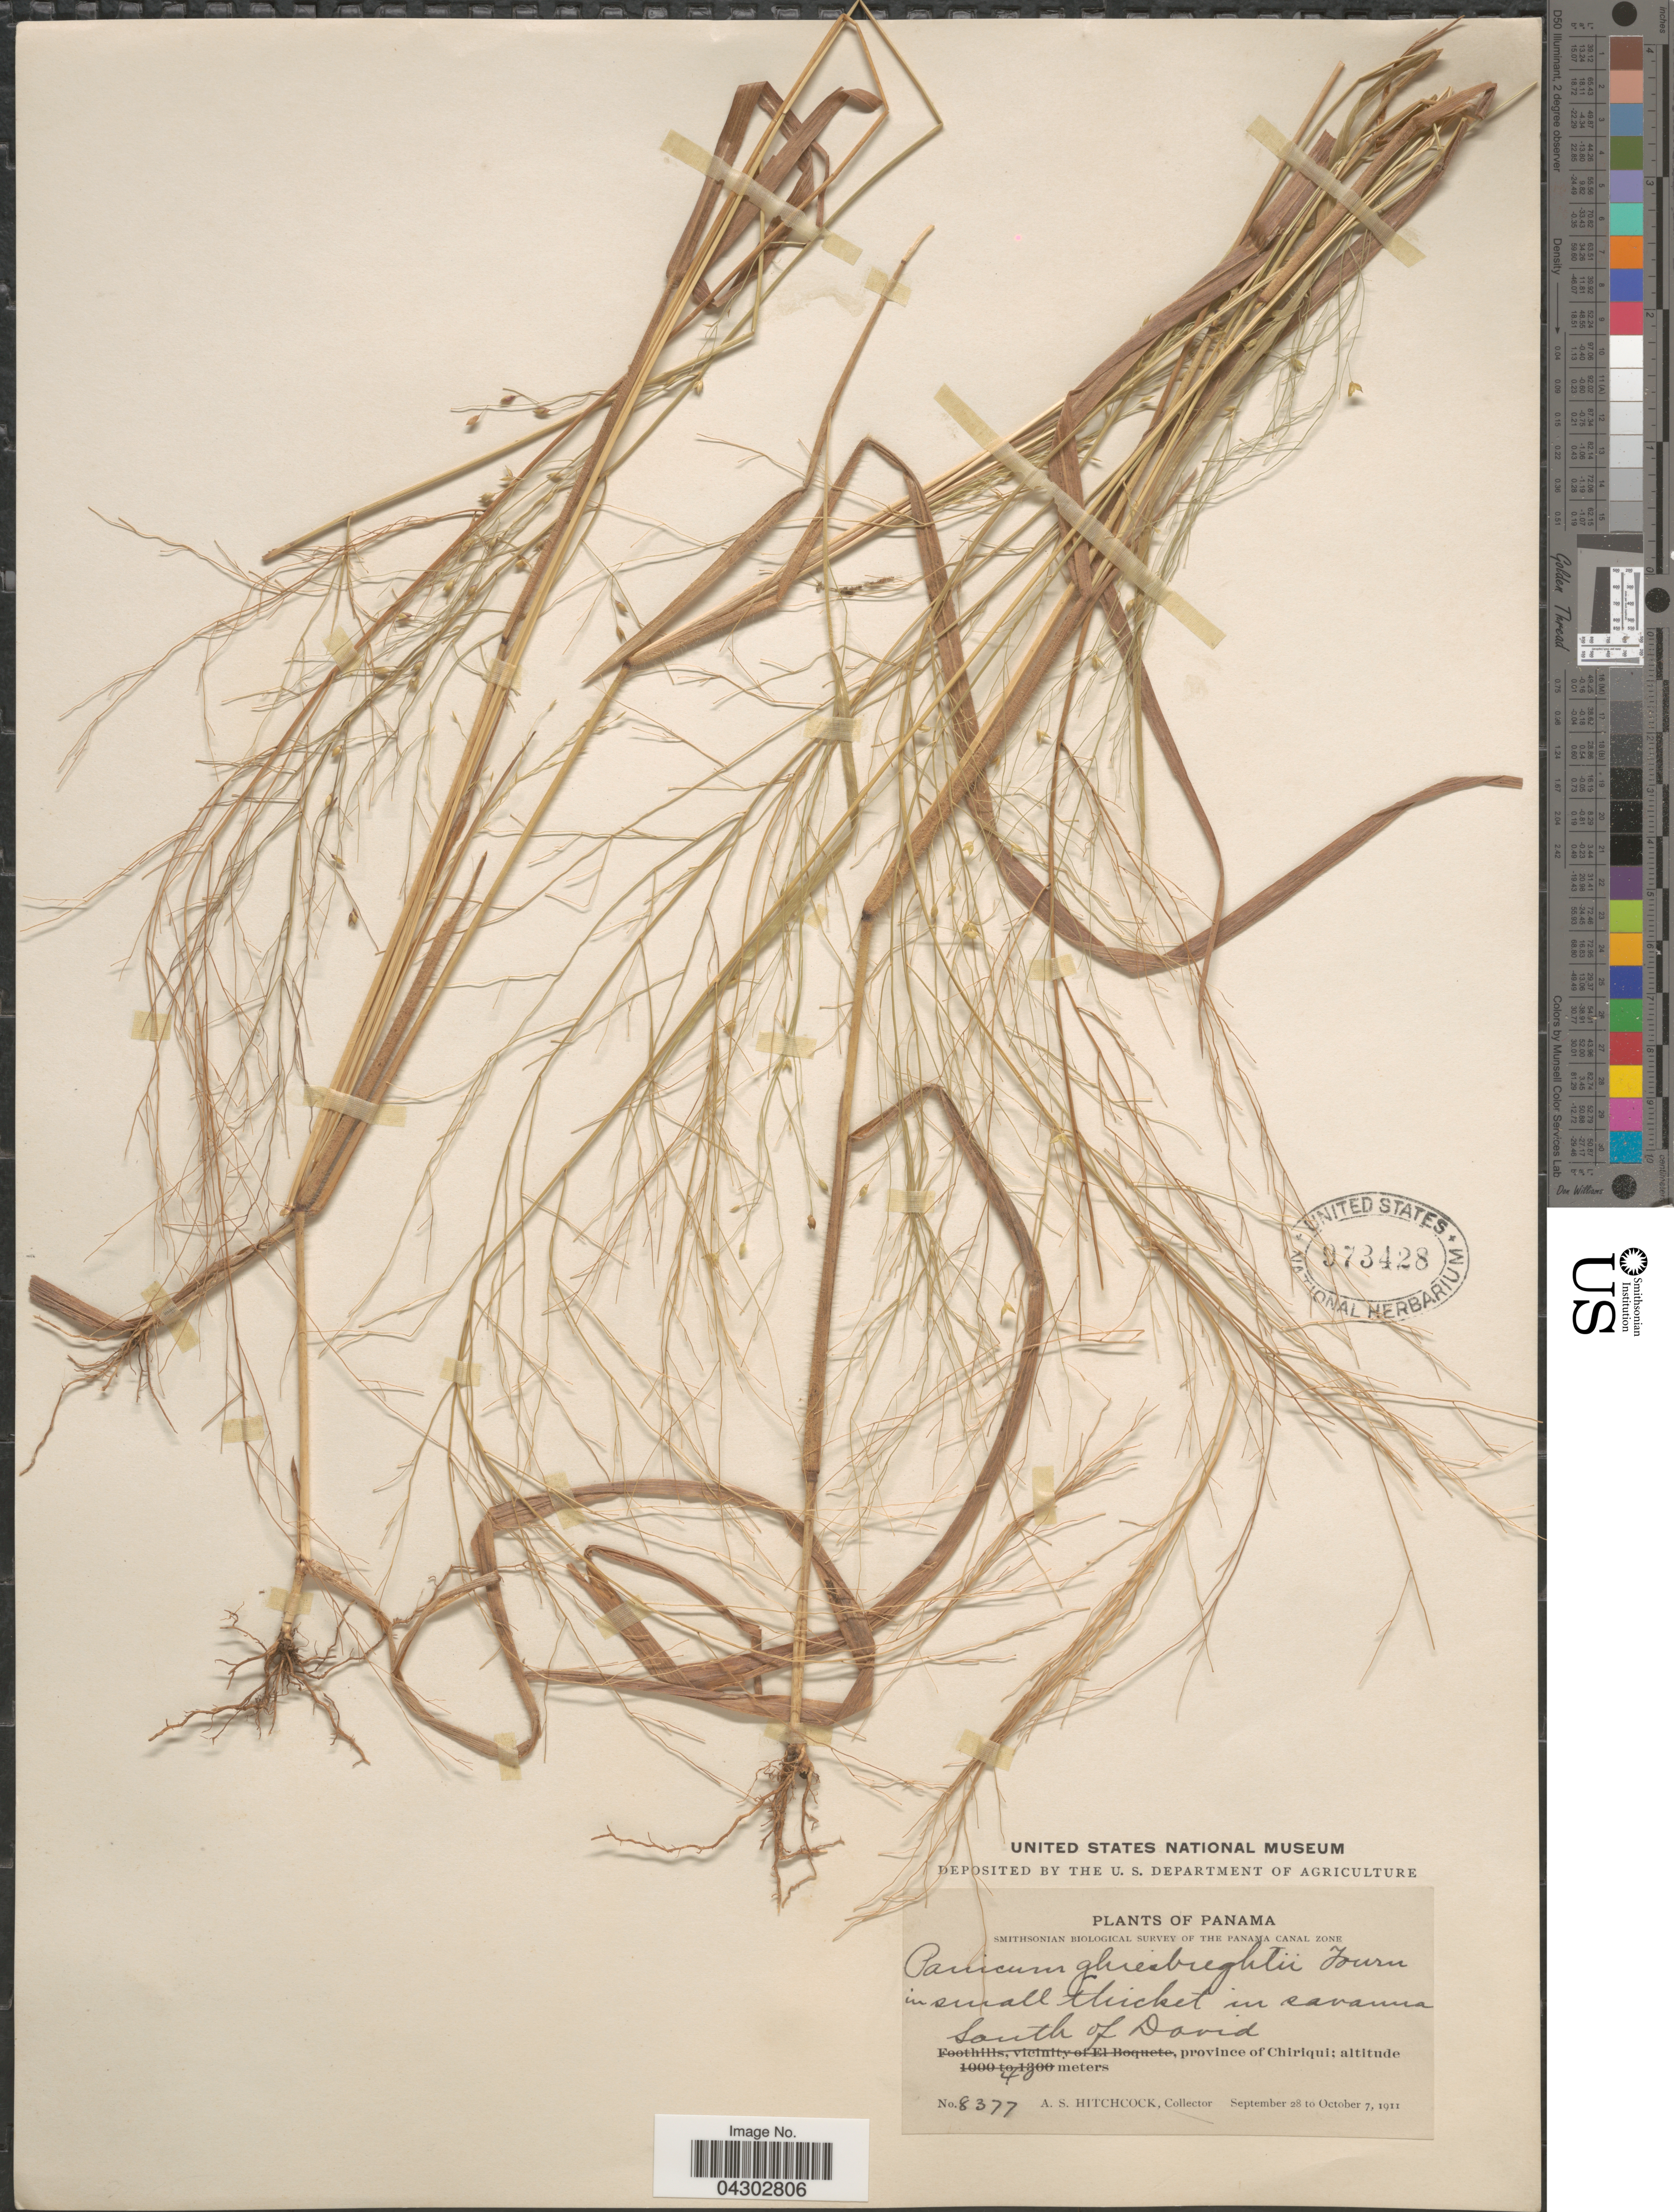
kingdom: Plantae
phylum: Tracheophyta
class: Liliopsida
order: Poales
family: Poaceae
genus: Panicum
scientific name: Panicum ghiesbreghtii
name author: E. Fourn.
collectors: A. S. Hitchcock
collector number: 8377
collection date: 1911-09-28/1911-10-07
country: Panama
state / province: Chiriqui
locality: Smithsonian Biological Survey of the Panama Canal Zone. South of David.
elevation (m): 40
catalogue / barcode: US 973428